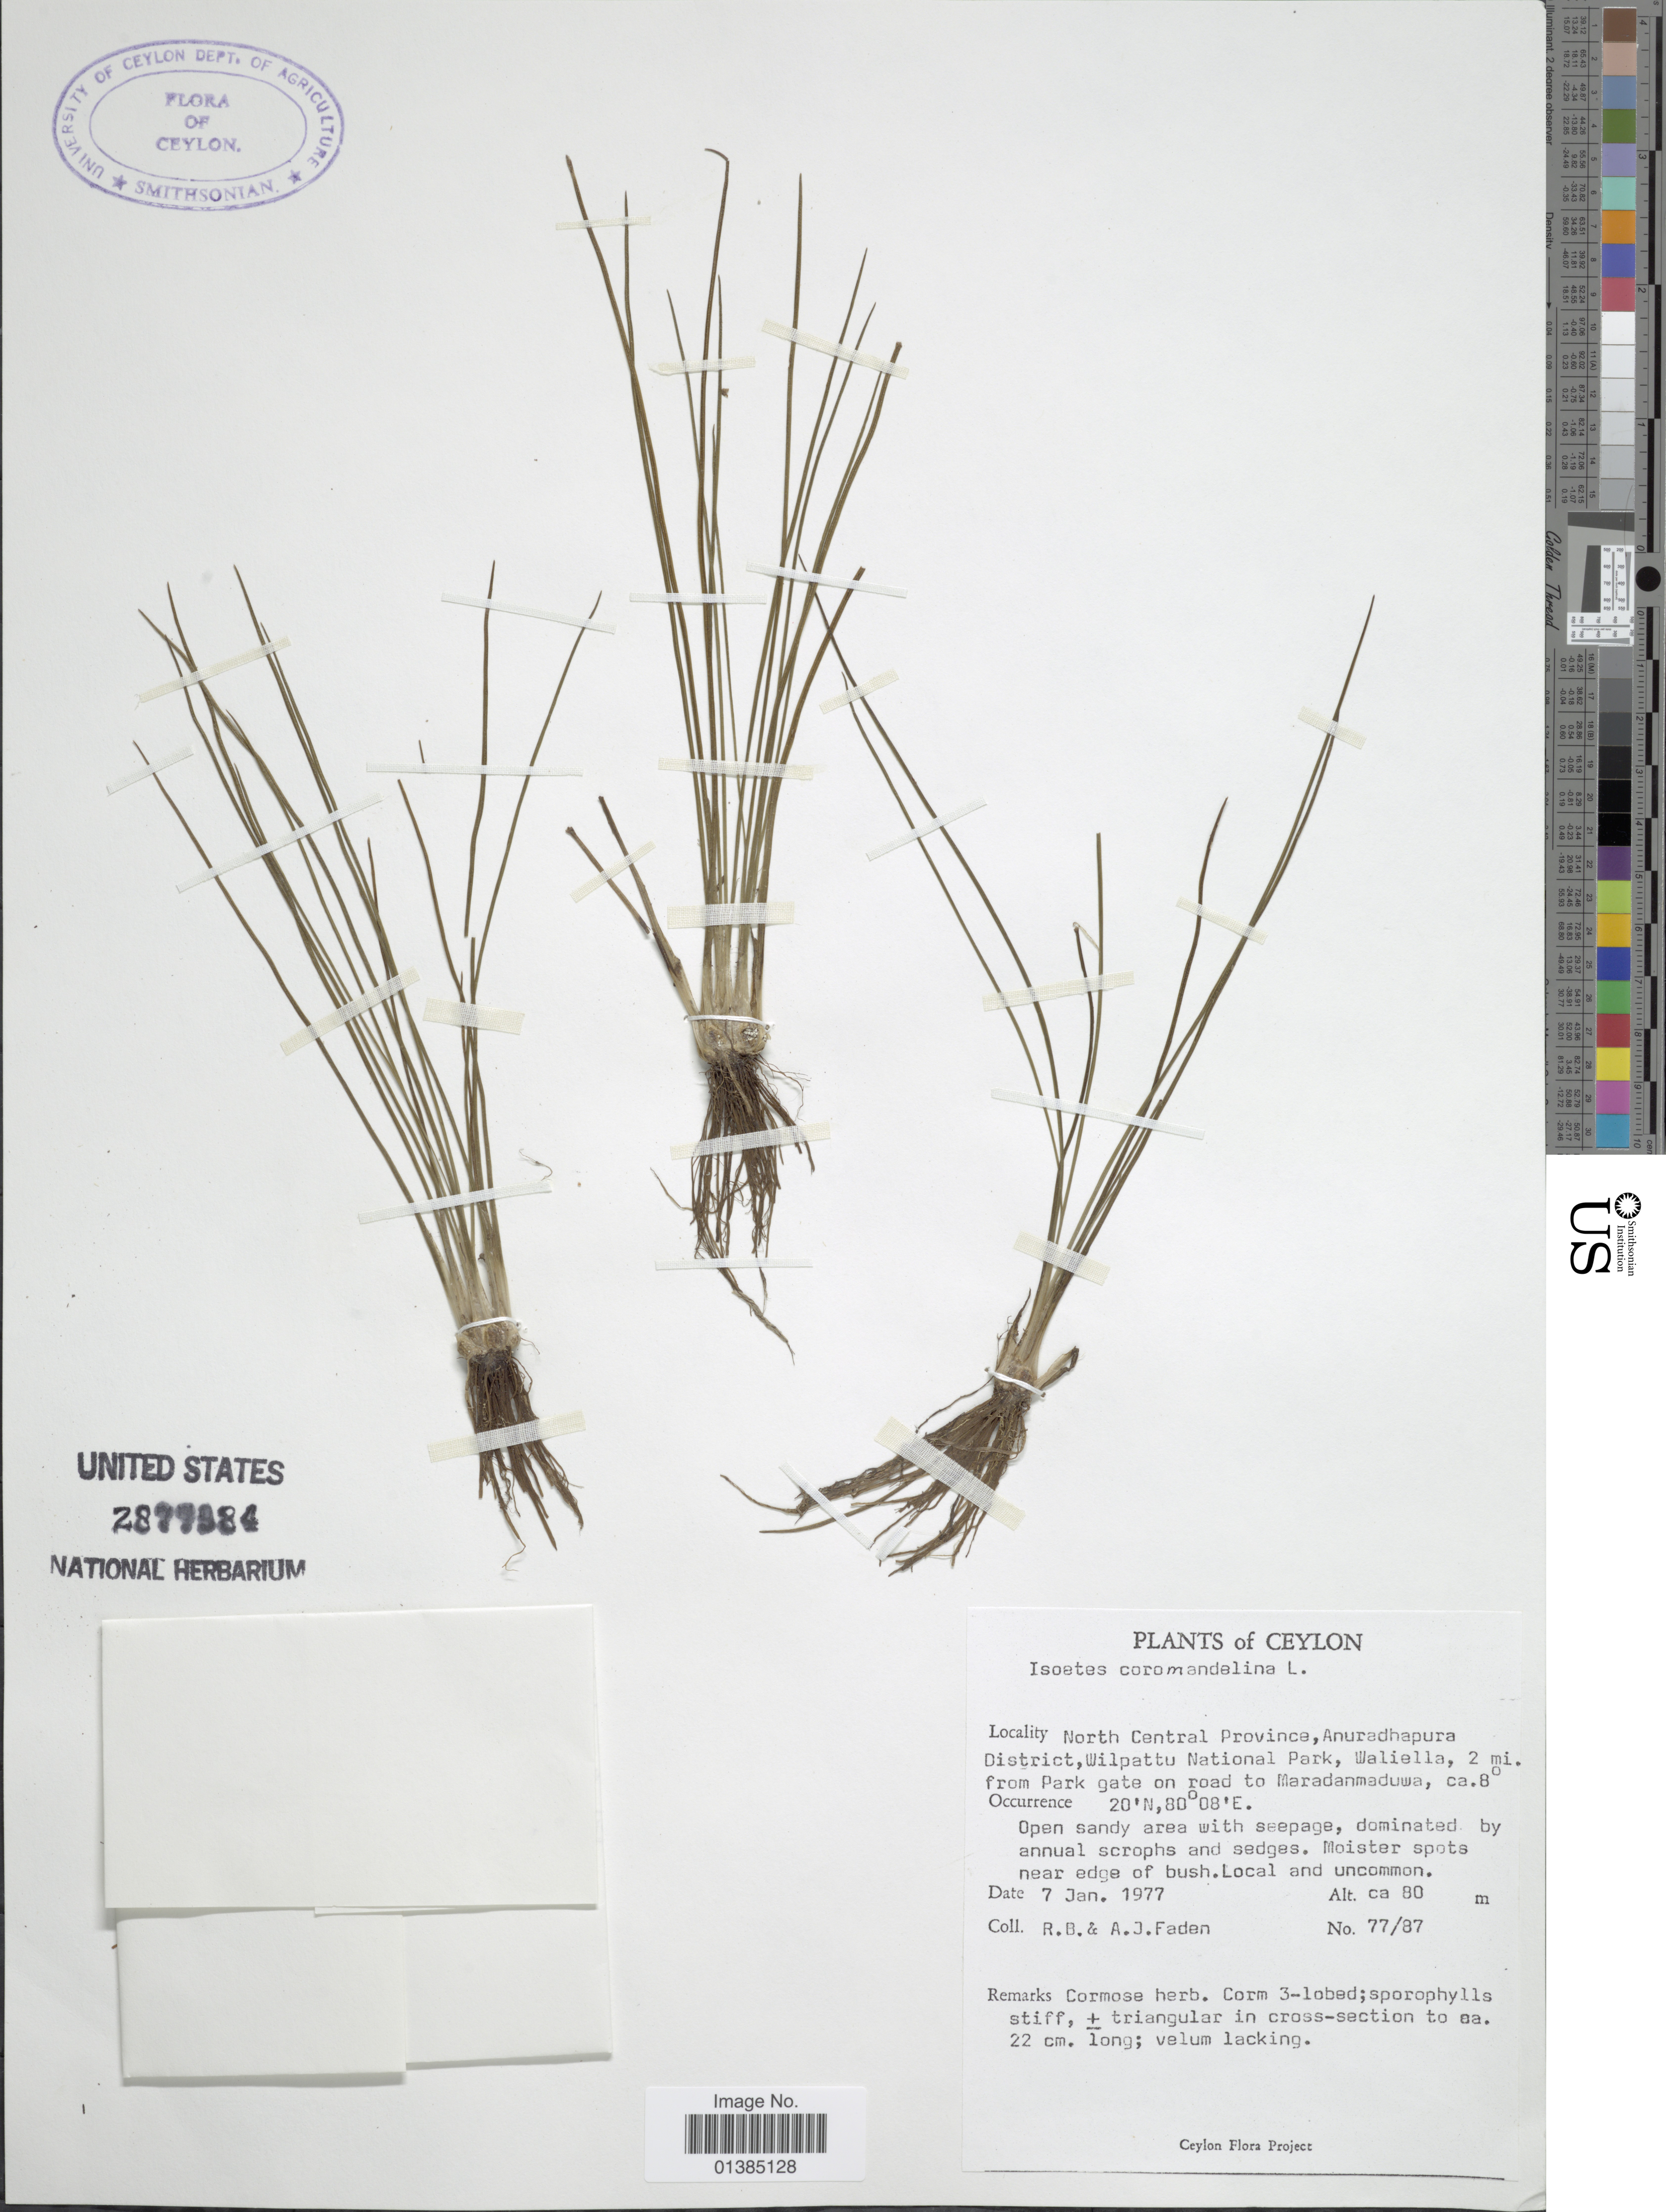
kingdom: Plantae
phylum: Tracheophyta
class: Lycopodiopsida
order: Isoetales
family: Isoetaceae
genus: Isoetes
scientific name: Isoetes coromandelina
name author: L. f.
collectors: R. B. Faden & A. J. Faden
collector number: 77/87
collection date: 1977-01-07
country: Sri Lanka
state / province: North Central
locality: Anuradhapura District, Wilpattu National Park, Waliella, 2 mi. from Park gate on road to Maradanmaduwa.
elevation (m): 80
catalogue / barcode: US 2877984